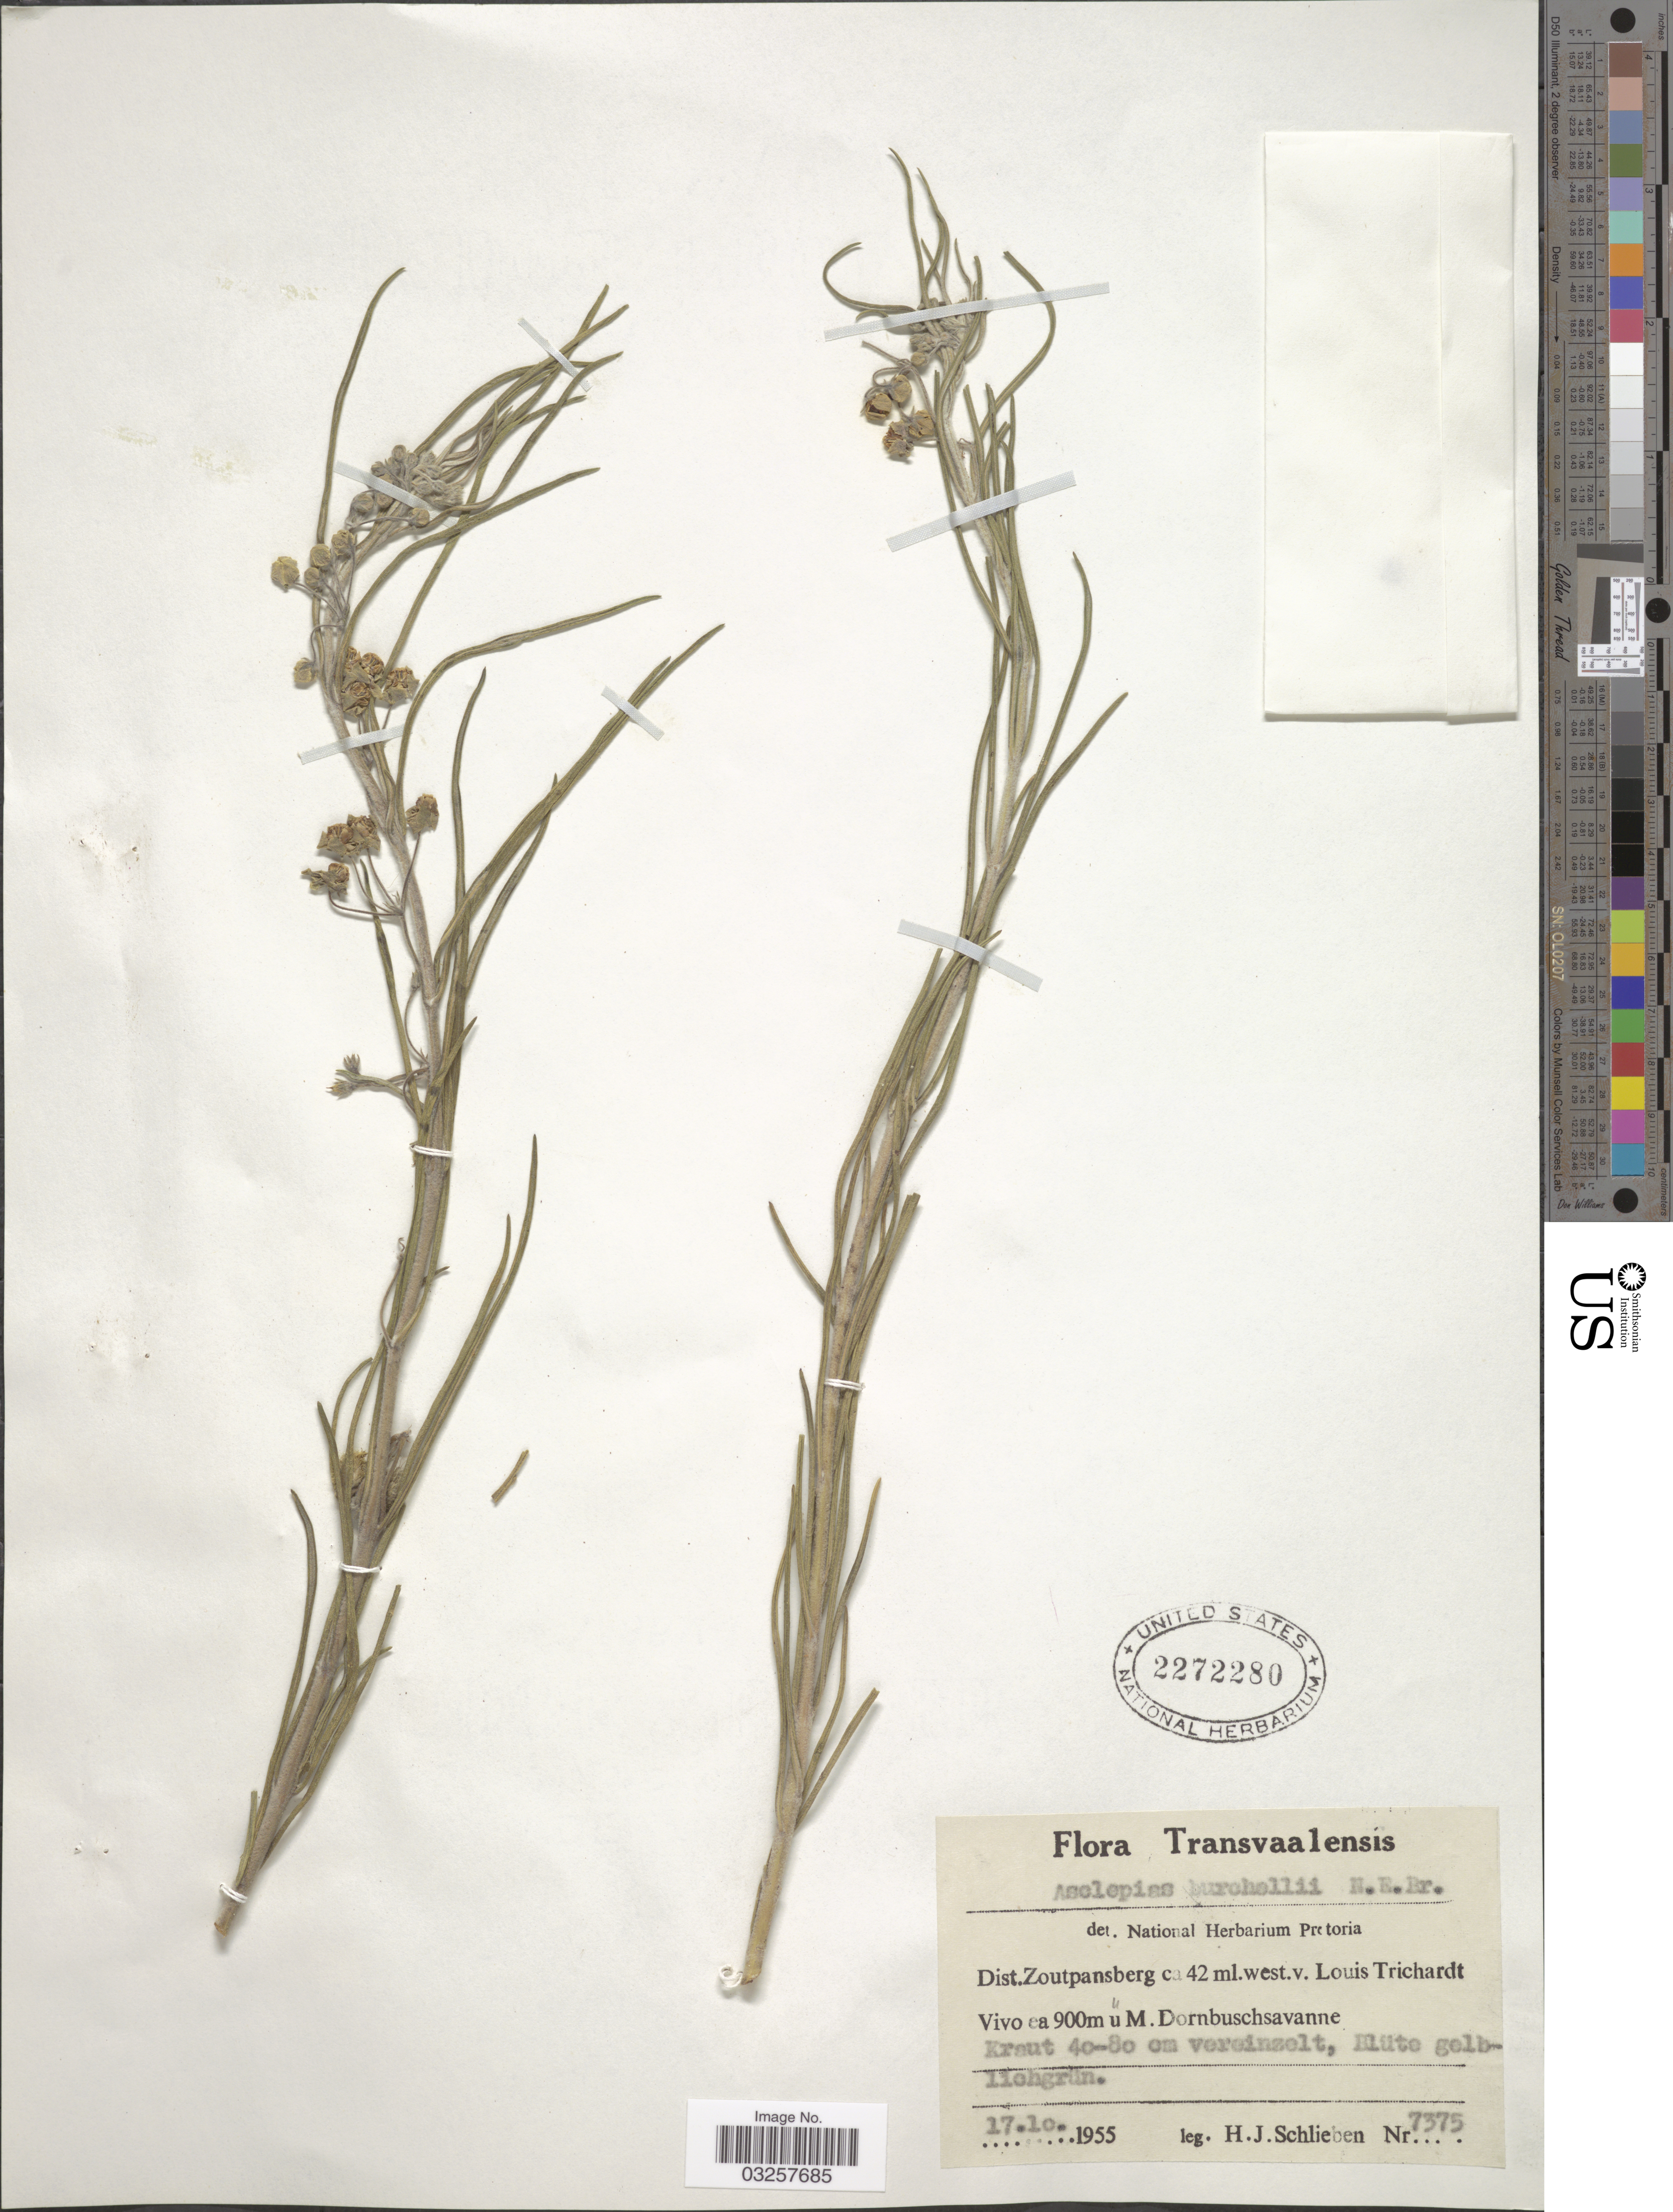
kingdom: Plantae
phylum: Tracheophyta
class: Magnoliopsida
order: Gentianales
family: Apocynaceae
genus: Asclepias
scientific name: Asclepias burchellii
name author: Schltr.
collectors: H. J. Schlieben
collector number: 7375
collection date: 1955-10-17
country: South Africa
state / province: Limpopo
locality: Transvaalensis. Dist. Zoutpansberg ca 42 ml. west. v. Louis Trichardt Vivo.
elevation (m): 900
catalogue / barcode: US 2272280